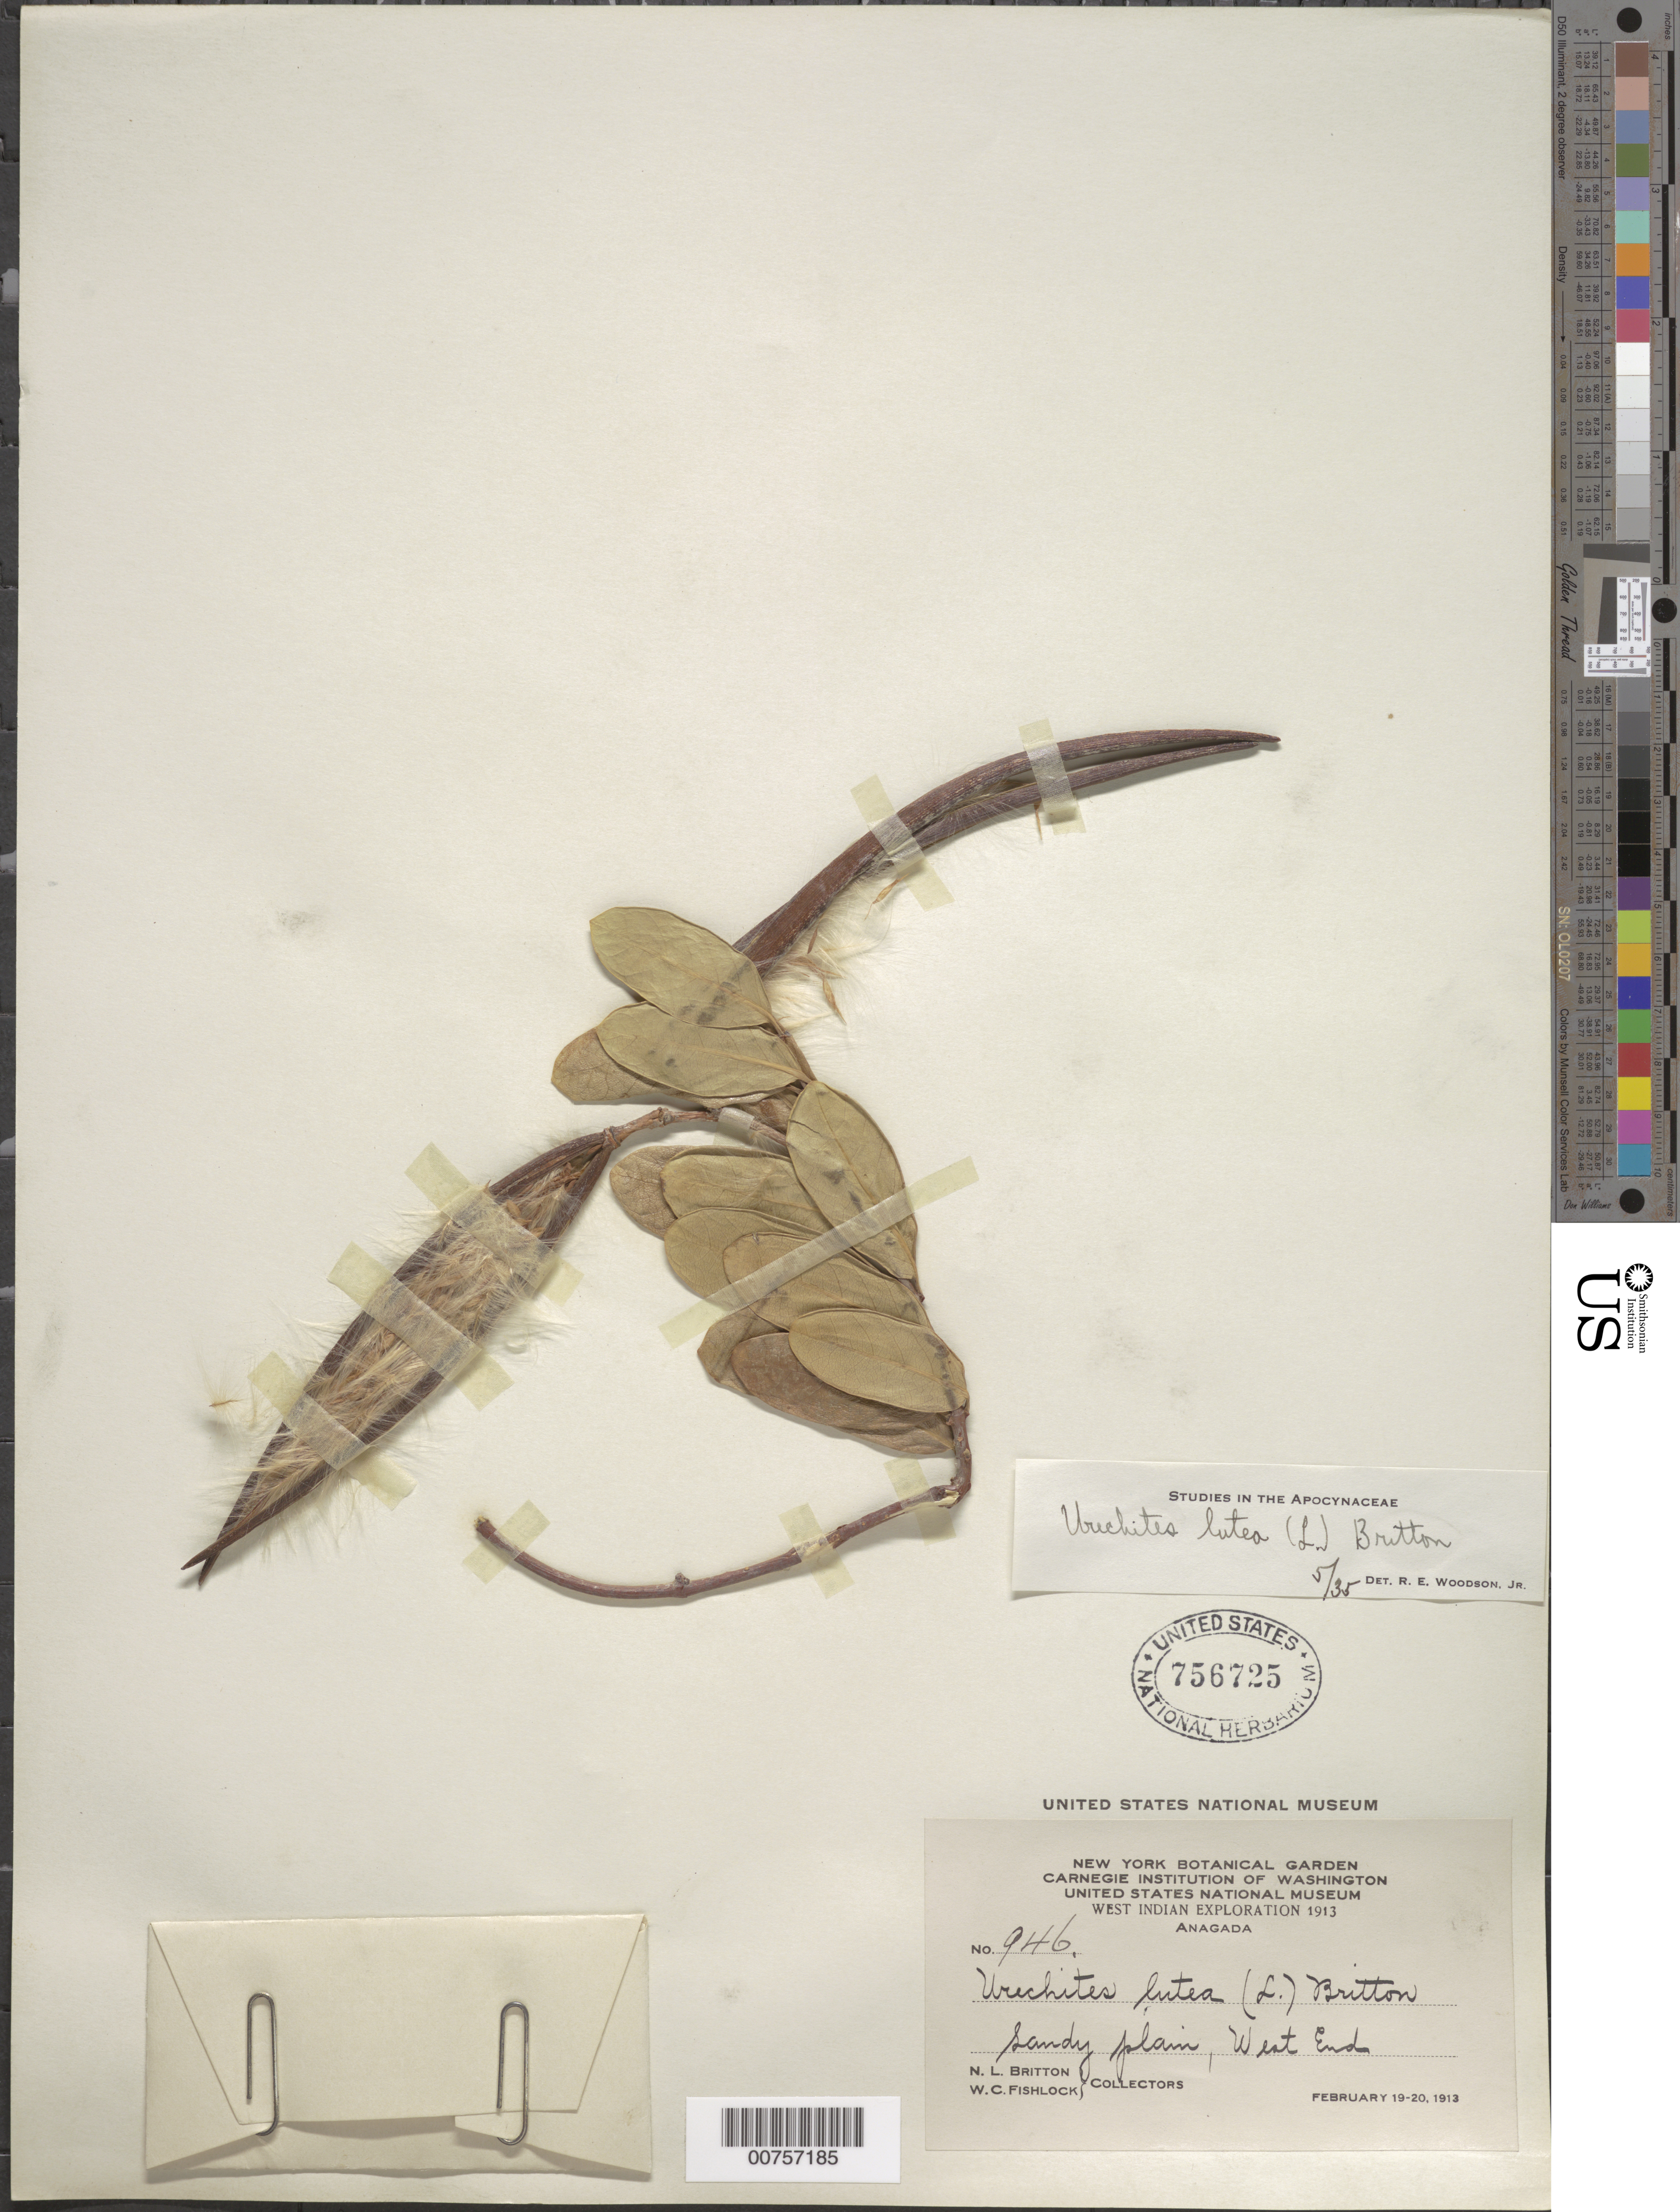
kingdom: Plantae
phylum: Tracheophyta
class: Magnoliopsida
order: Gentianales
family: Apocynaceae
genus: Pentalinon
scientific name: Pentalinon luteum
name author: (L.) B.F. Hansen & Wunderlin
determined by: Woodson, R. E., Jr.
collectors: N. Britton & W. Fishlock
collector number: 946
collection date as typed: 19 Feb 1913 to 20 Feb 1913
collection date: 1913-02-19/1913-02-20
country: British Virgin Islands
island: Anegada I.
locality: West End.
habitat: Sandy plain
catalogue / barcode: US 756725